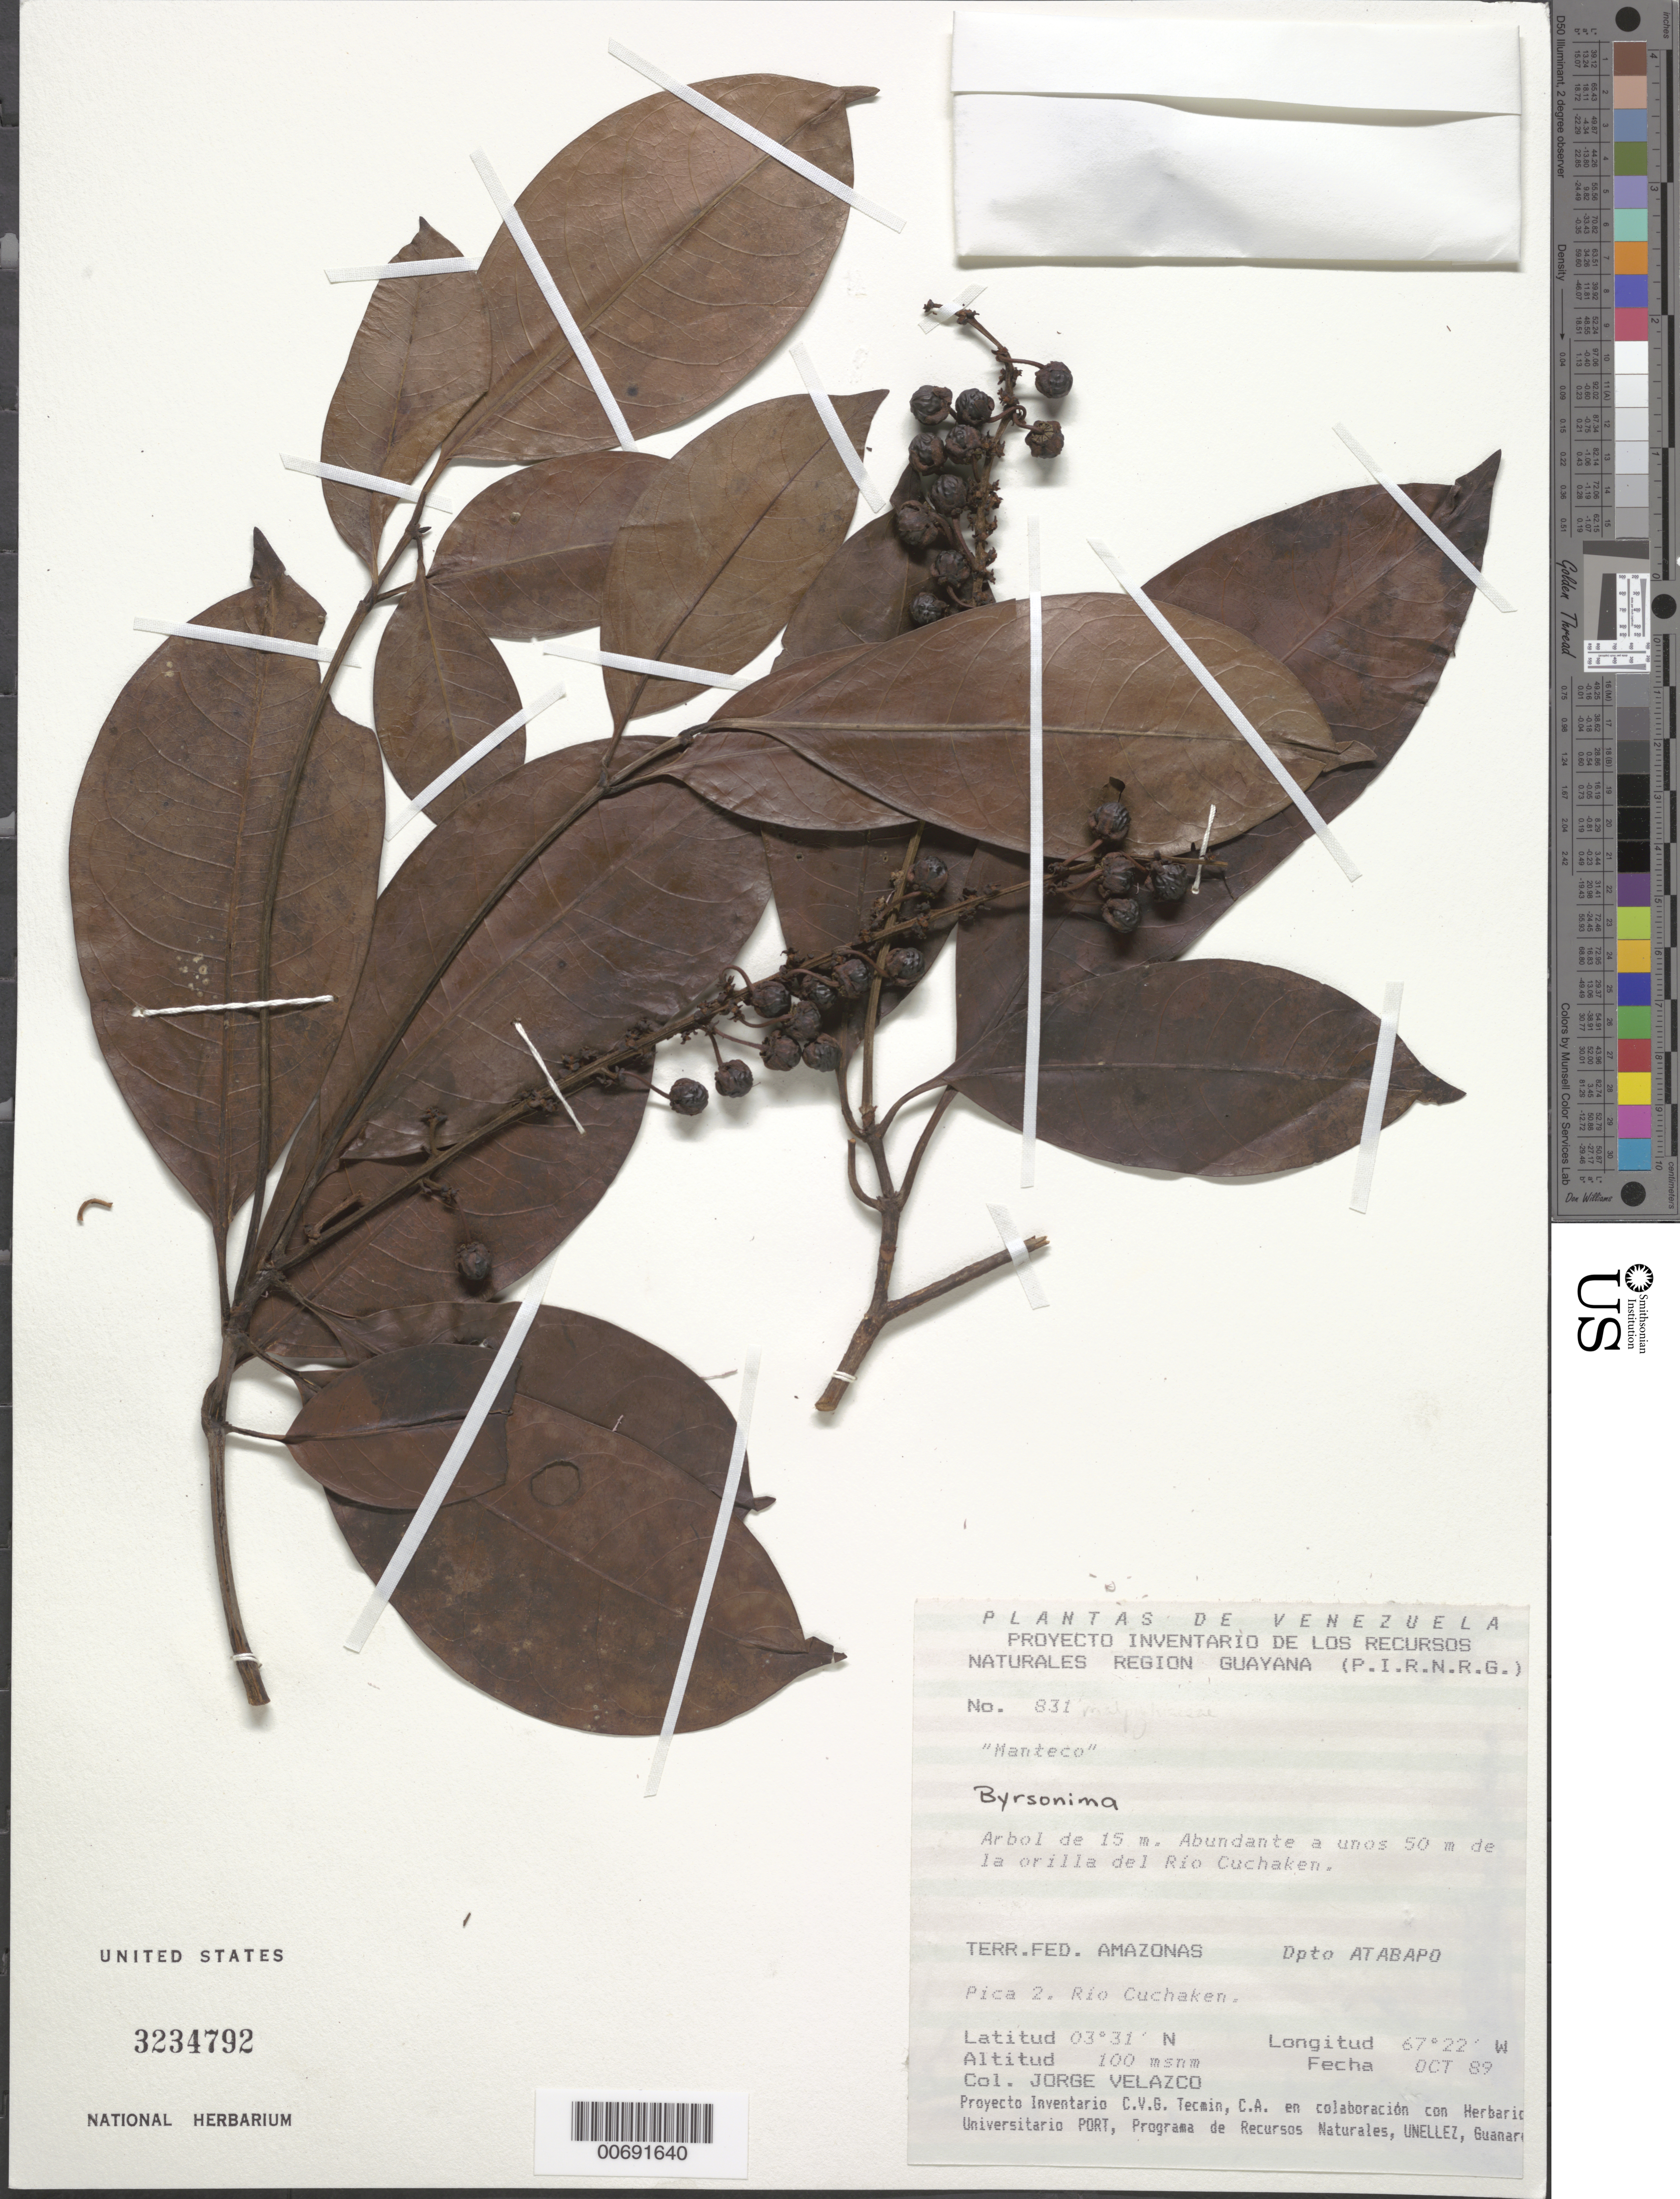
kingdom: Plantae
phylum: Tracheophyta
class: Magnoliopsida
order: Malpighiales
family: Malpighiaceae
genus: Byrsonima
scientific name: Byrsonima sp.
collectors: J. Velazco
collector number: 831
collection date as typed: Oct-89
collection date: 1989-10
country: Venezuela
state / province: Amazonas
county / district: Atabapo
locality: Pica 2, Río Cuchaken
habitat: Orilla del río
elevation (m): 100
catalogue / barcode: US 3234792